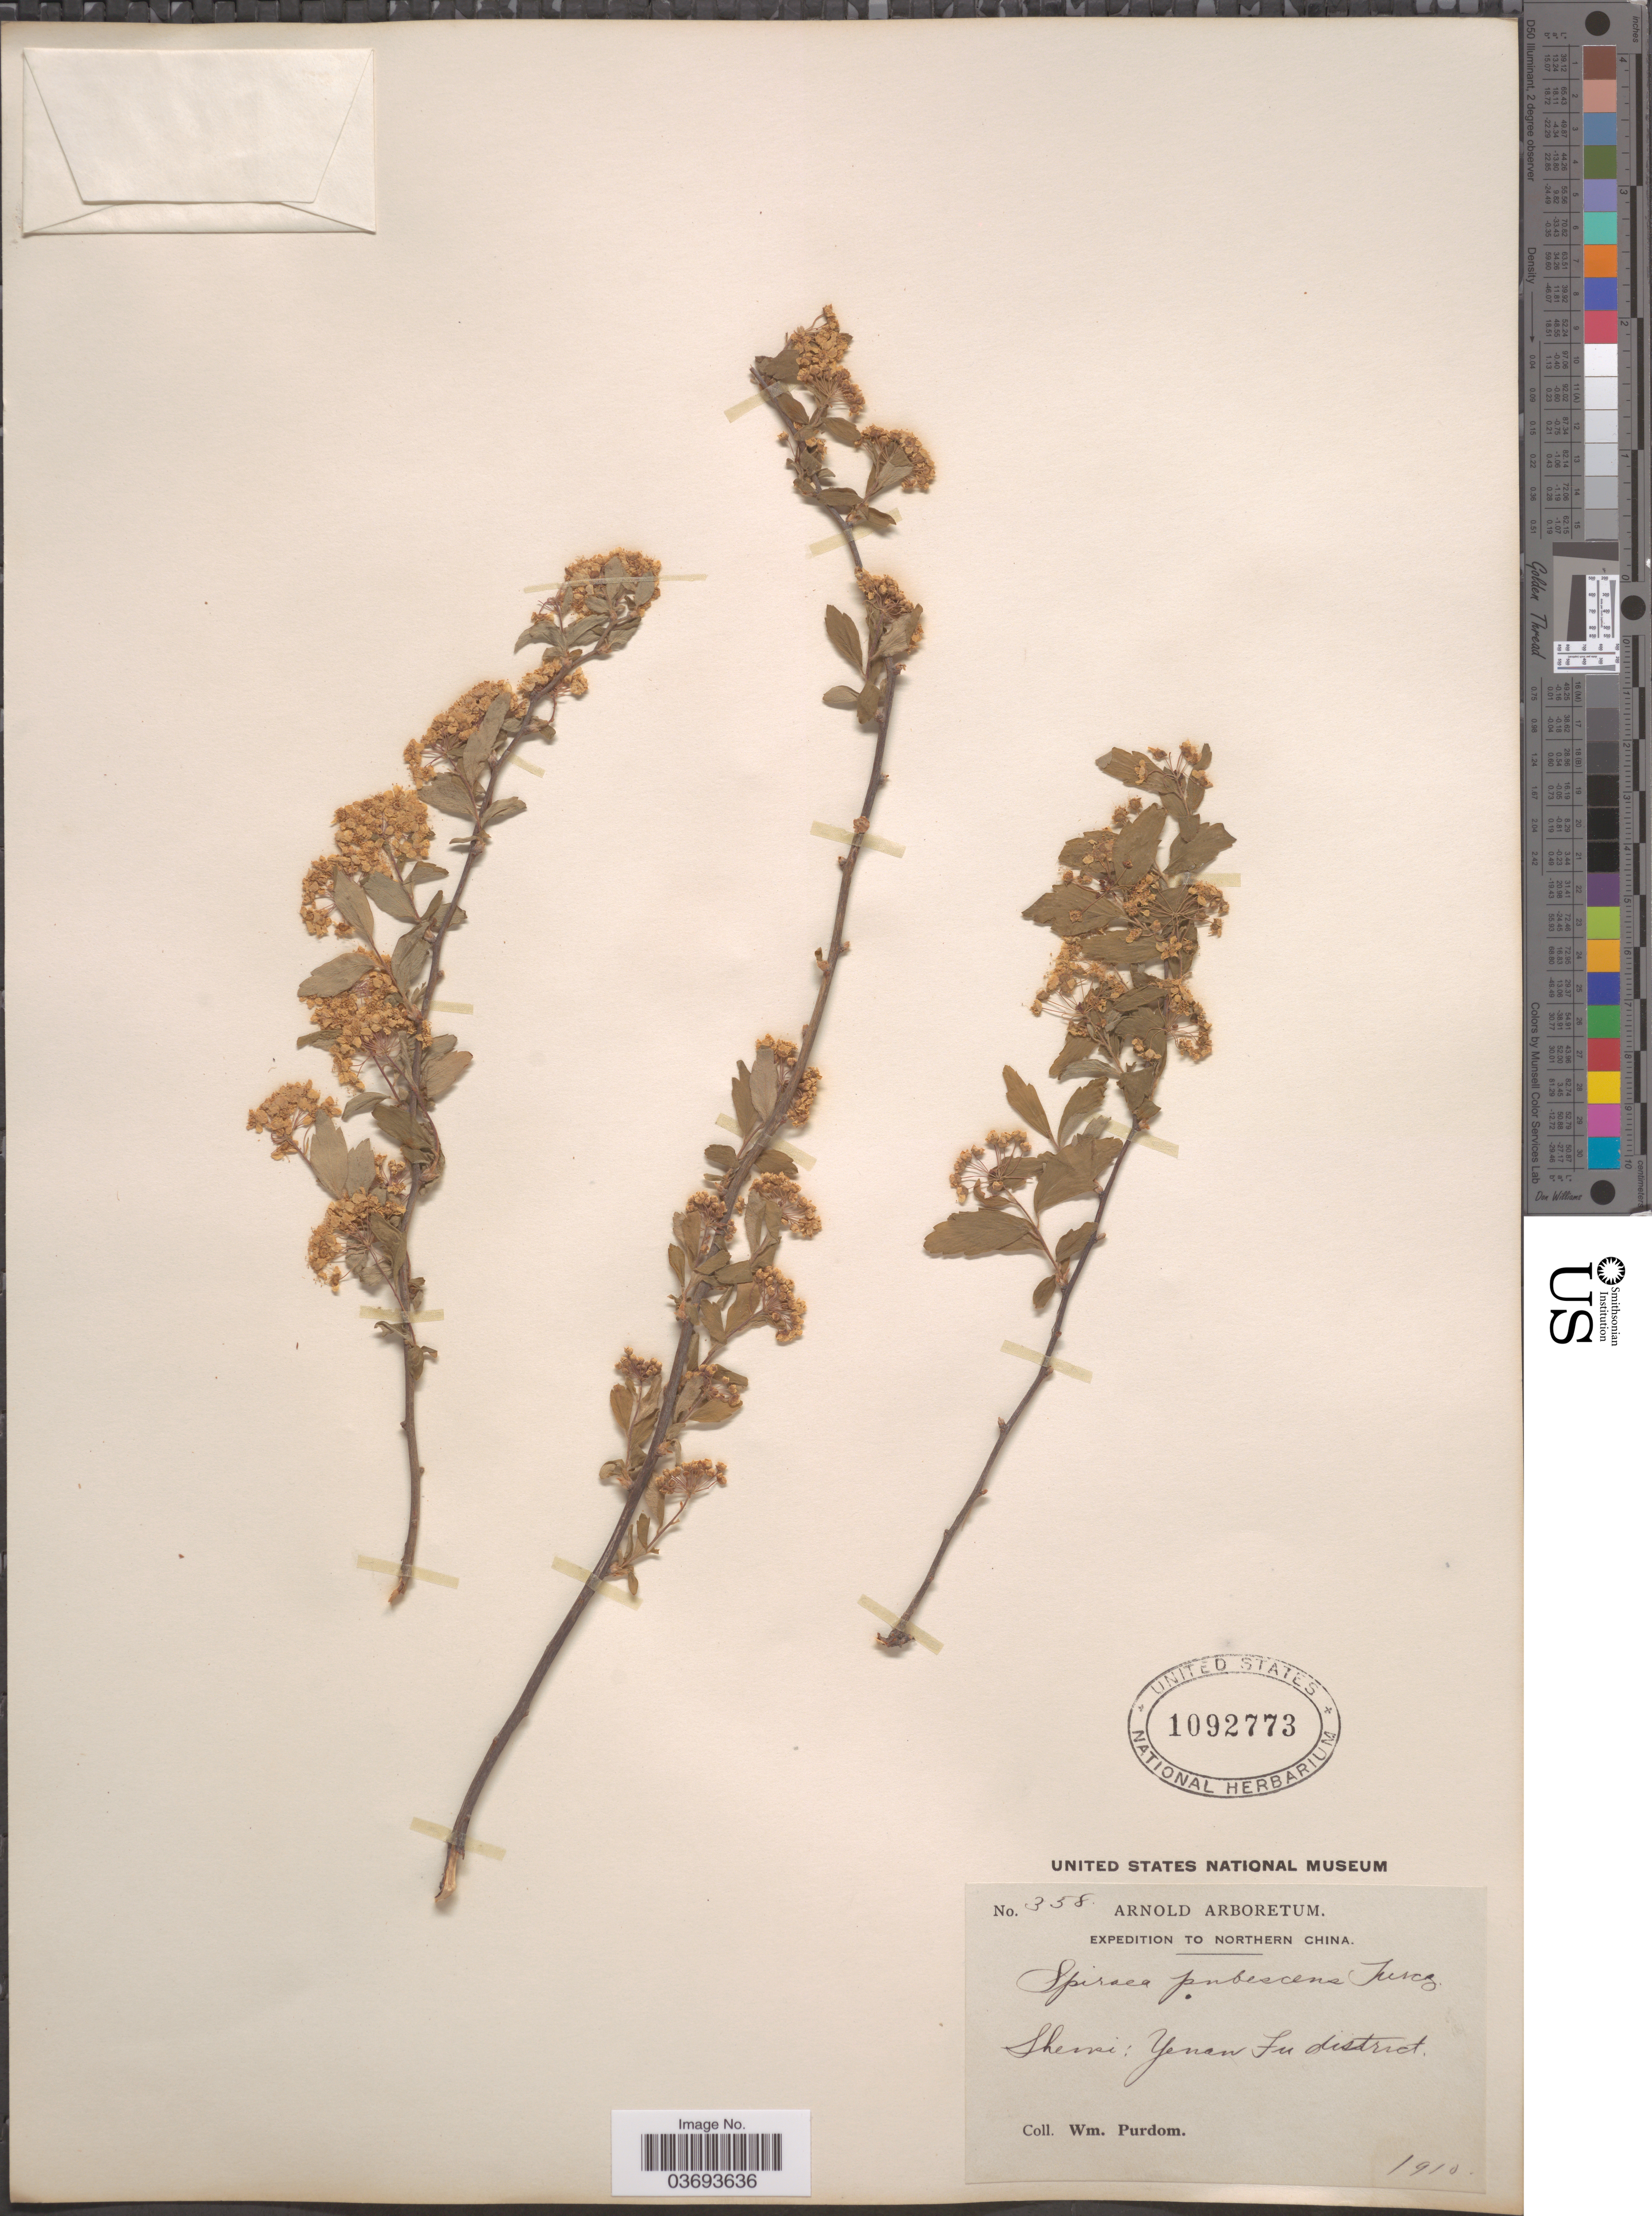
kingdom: Plantae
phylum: Tracheophyta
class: Magnoliopsida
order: Rosales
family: Rosaceae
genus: Spiraea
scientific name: Spiraea pubescens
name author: Turcz.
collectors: W. Purdom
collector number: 358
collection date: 1910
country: China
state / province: Shaanxi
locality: Northern China. Shensi: Yenan Fu district.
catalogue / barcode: US 1092773